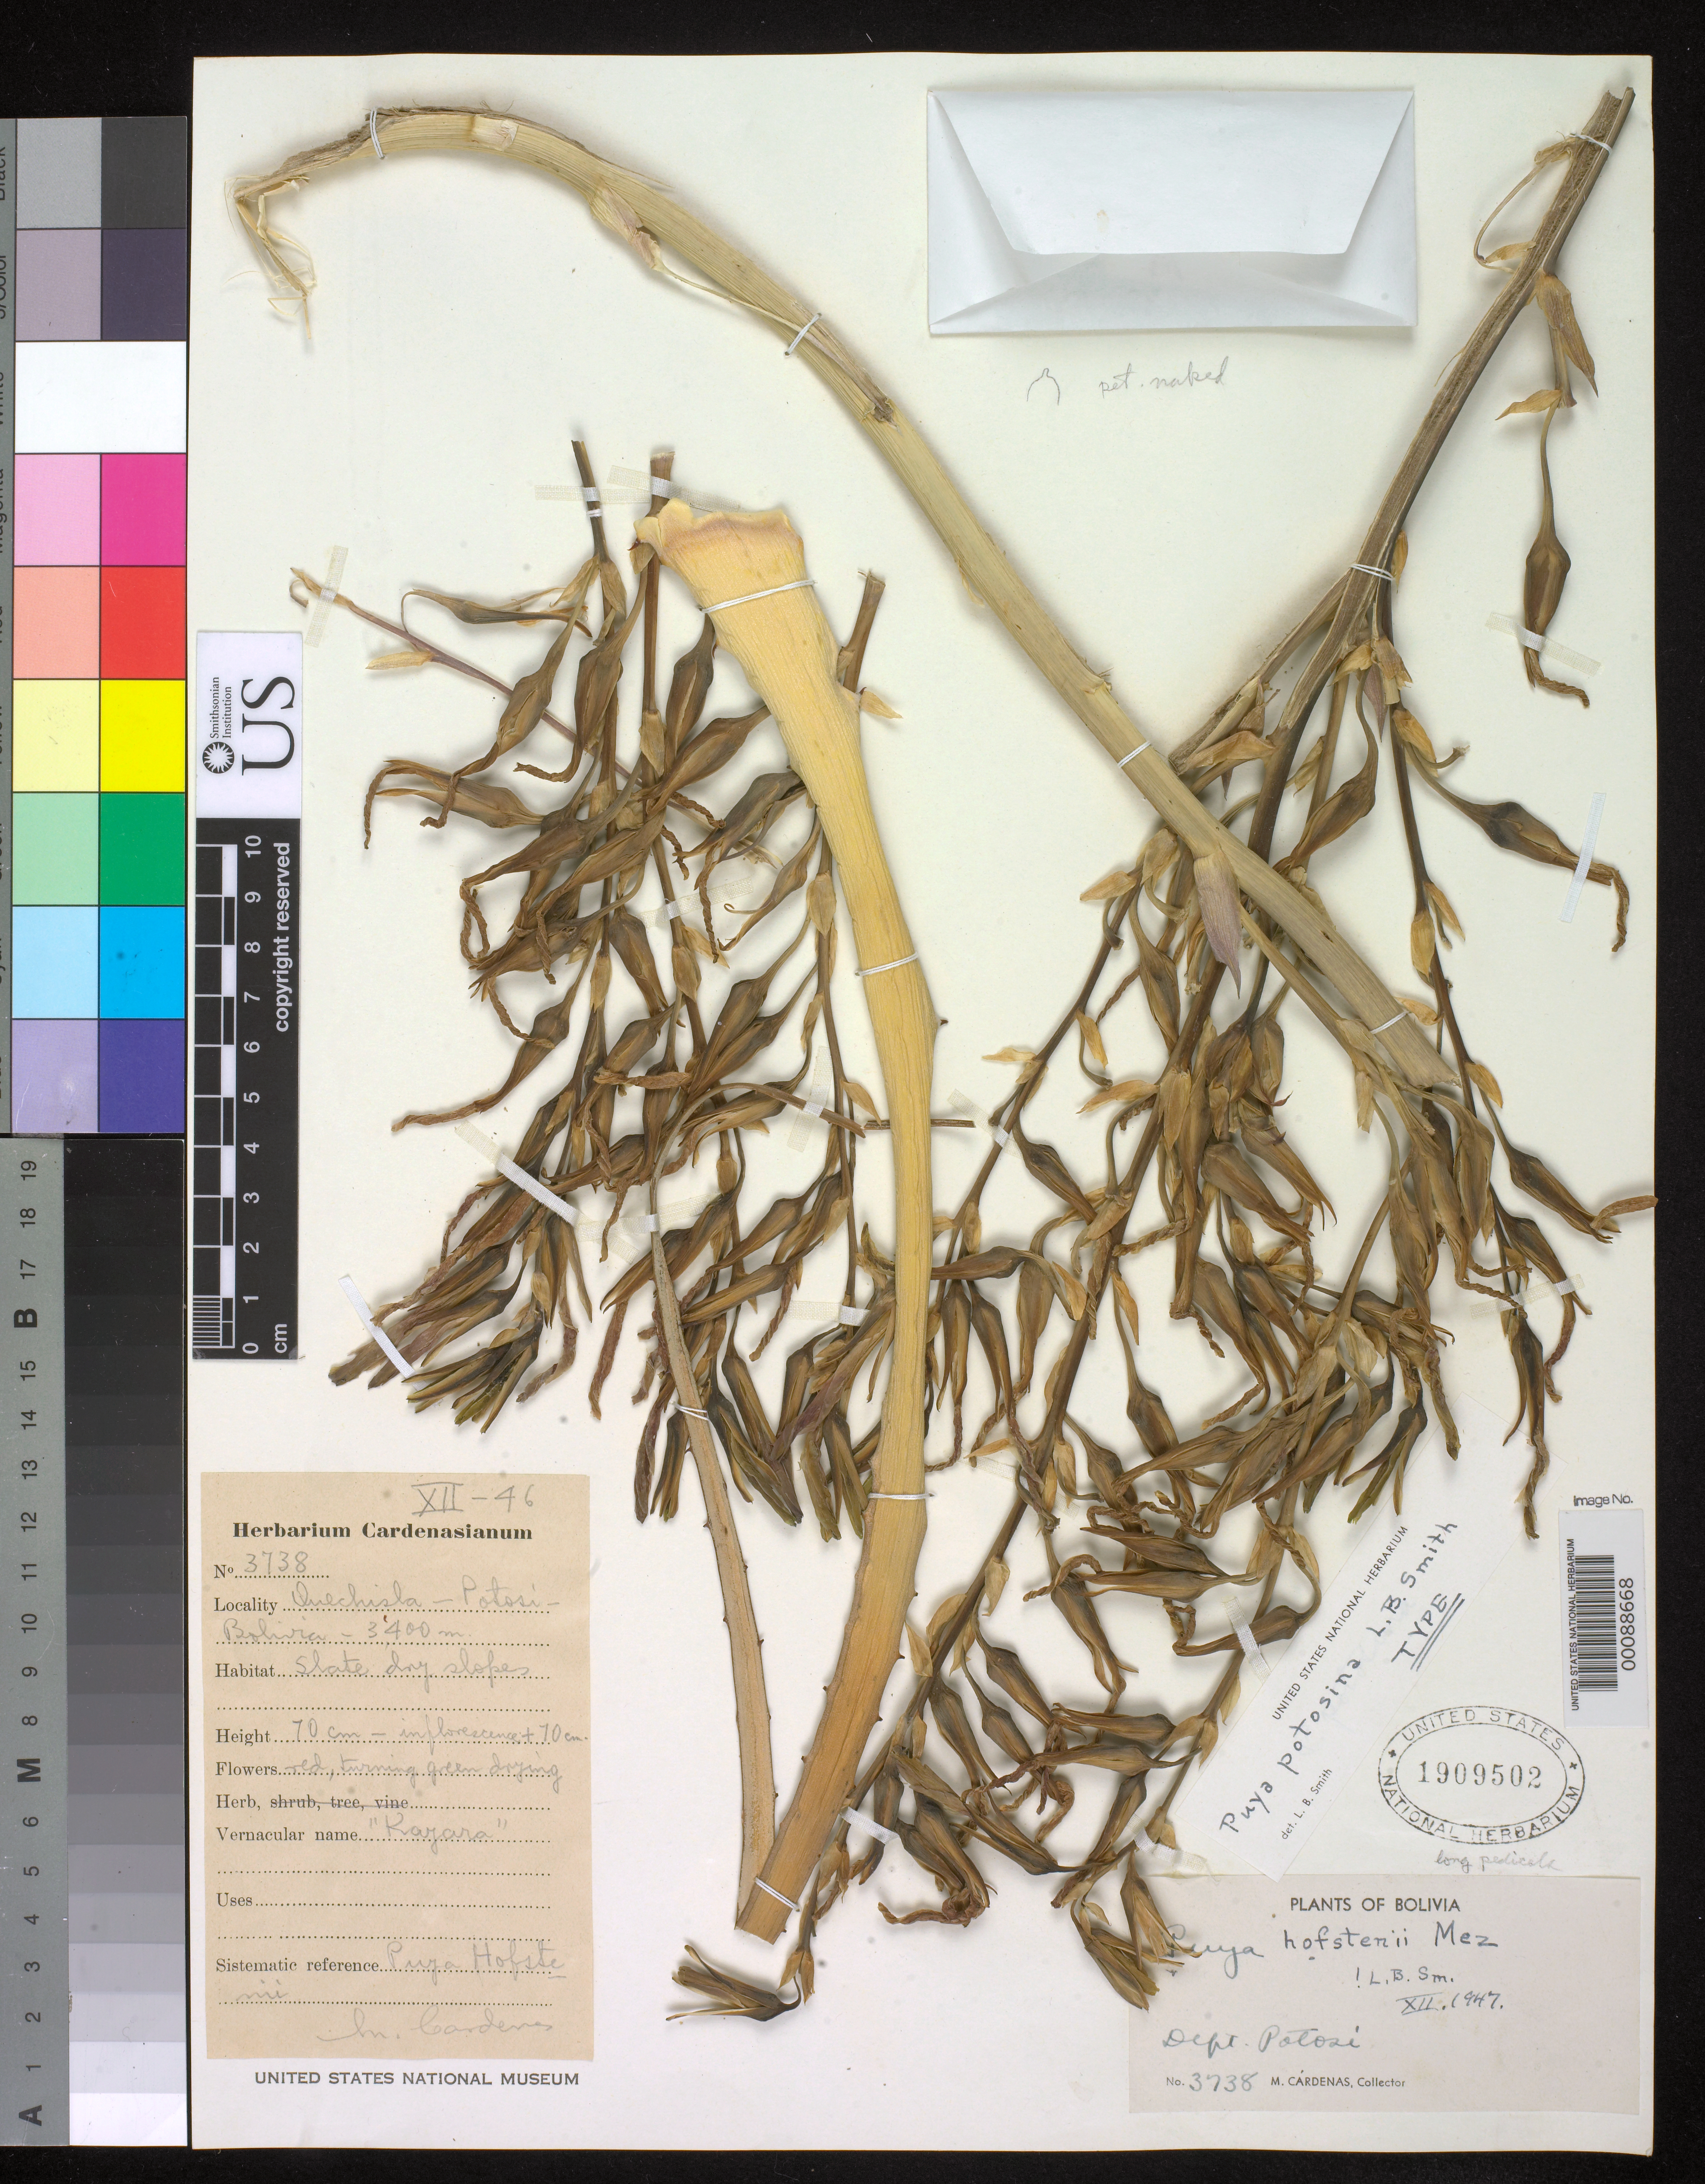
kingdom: Plantae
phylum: Tracheophyta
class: Liliopsida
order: Poales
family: Bromeliaceae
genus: Puya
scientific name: Puya potosina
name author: L.B. Sm.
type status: Holotype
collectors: M. Cárdenas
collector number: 3738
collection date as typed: Dec 1947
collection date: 1947-12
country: Bolivia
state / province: Potosí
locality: QuechIsla.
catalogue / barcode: US 1909502